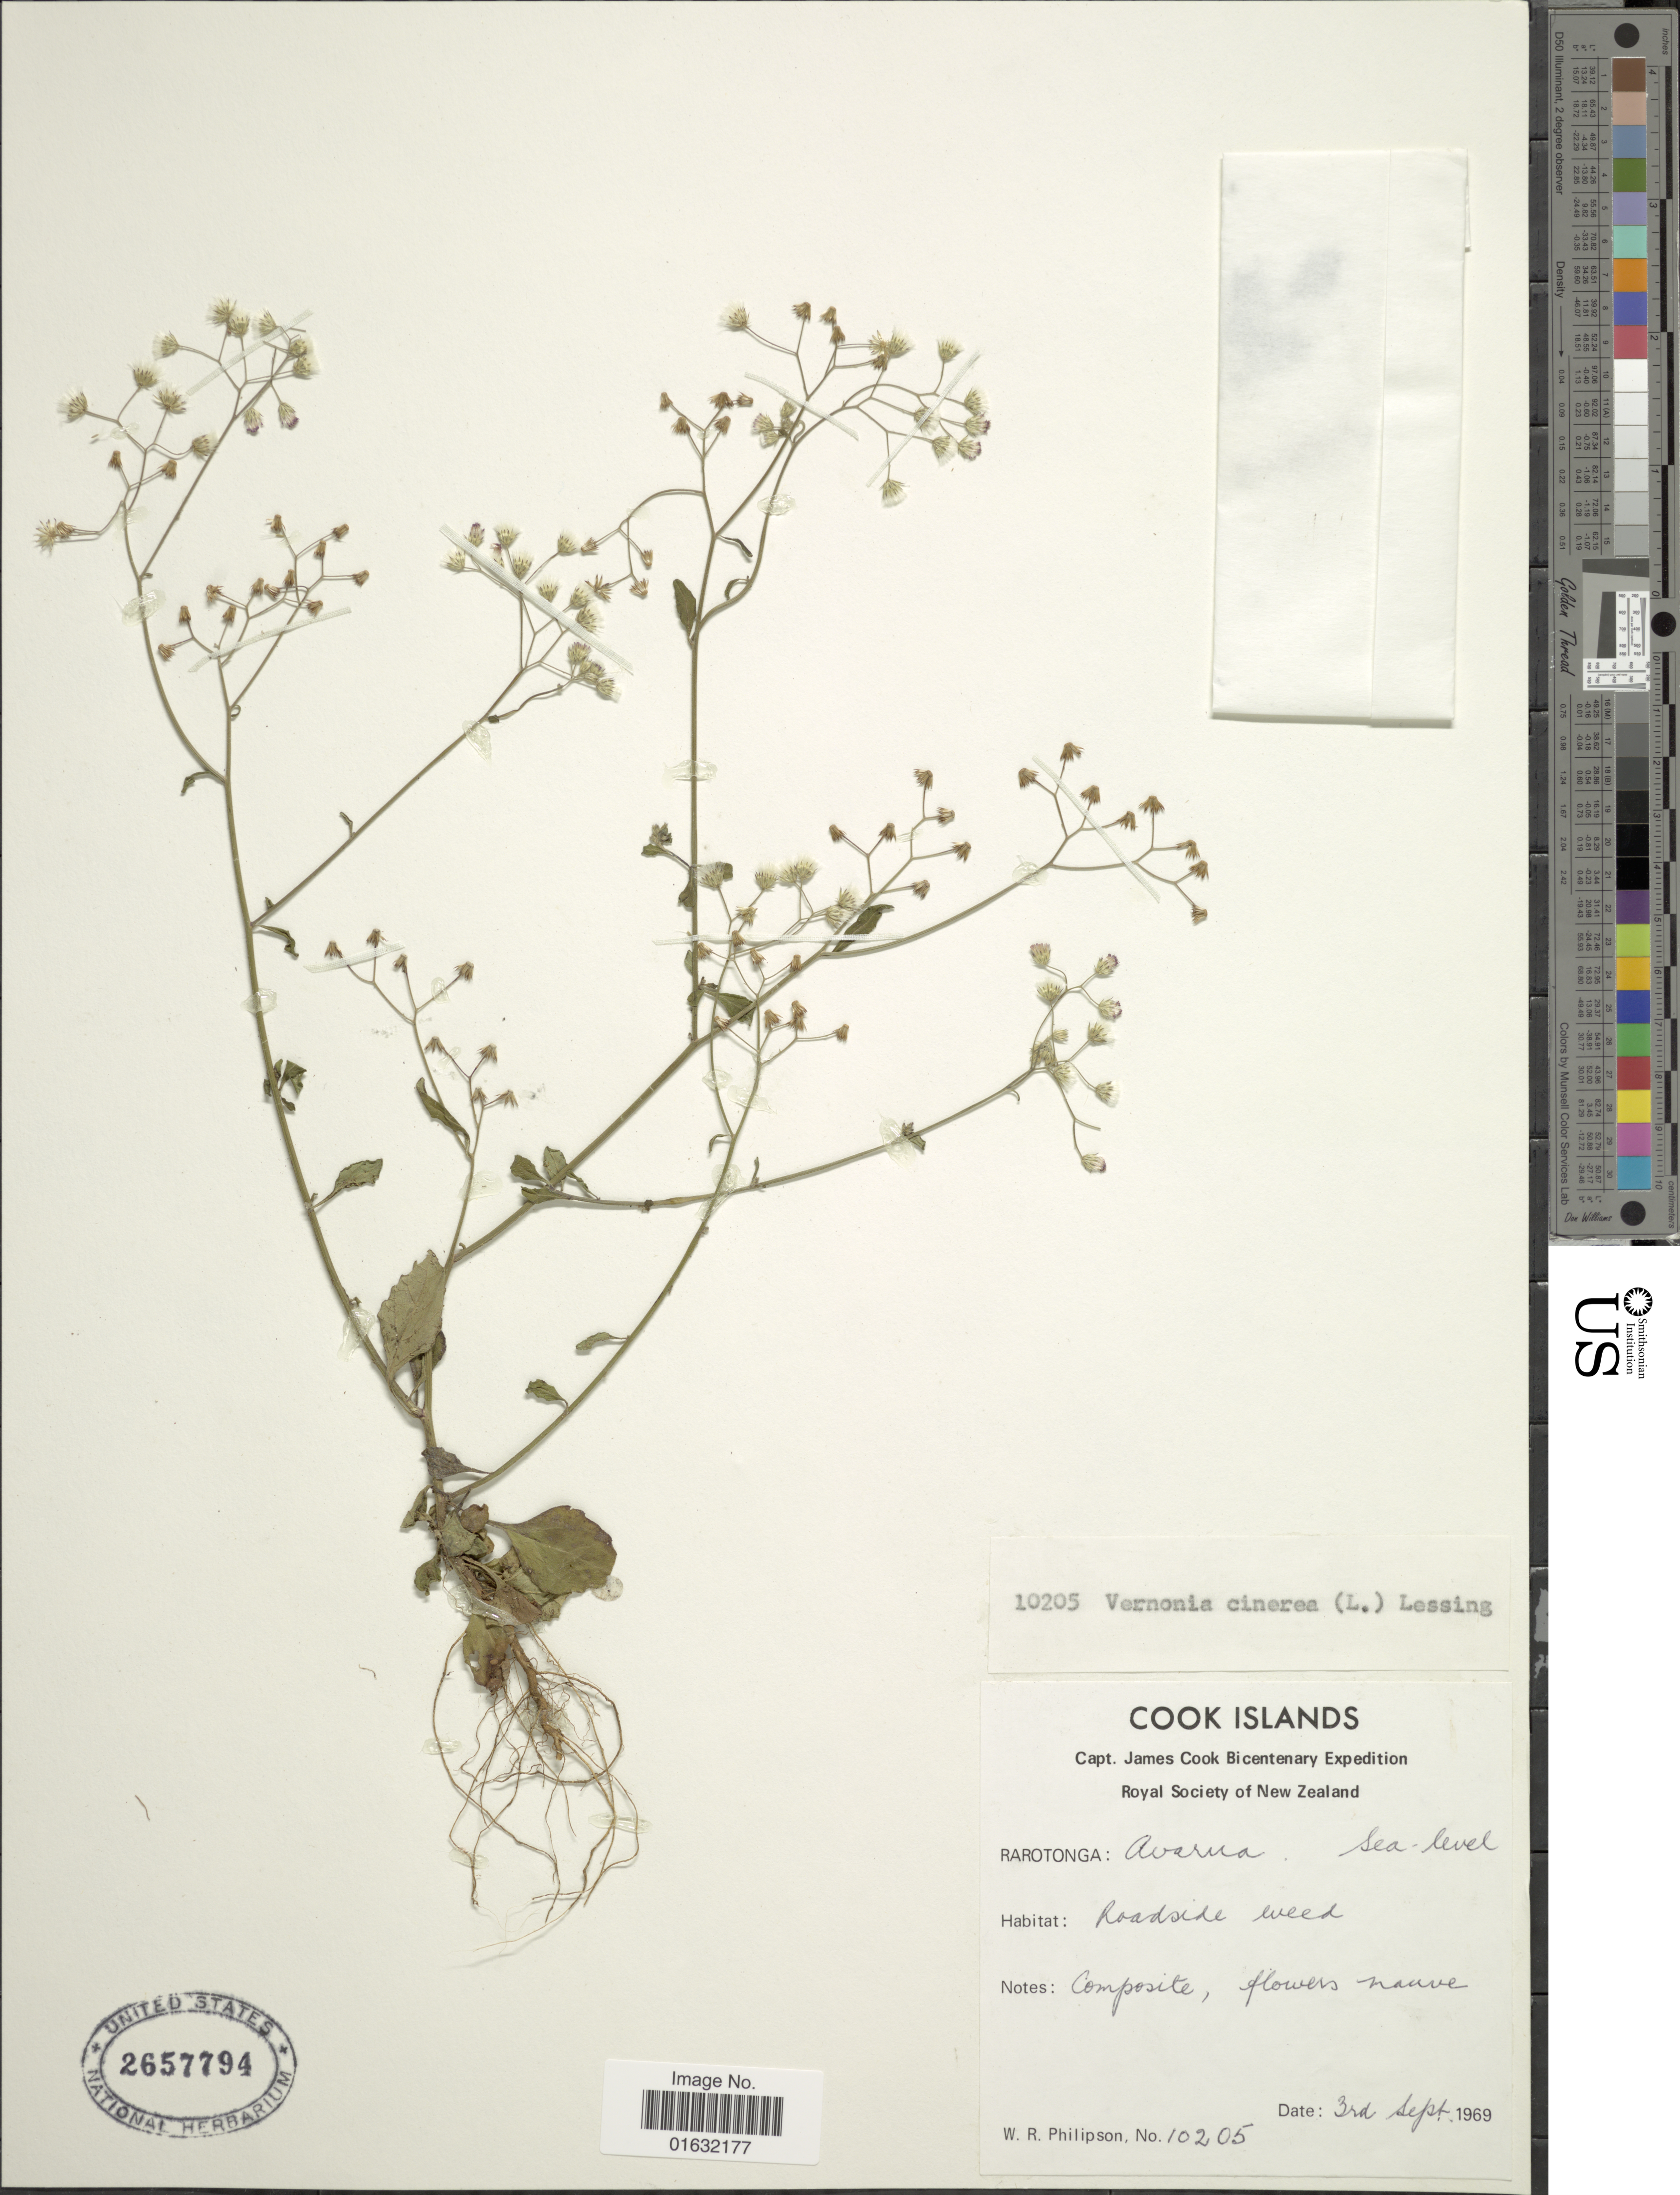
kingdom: Plantae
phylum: Tracheophyta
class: Magnoliopsida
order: Asterales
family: Asteraceae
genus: Cyanthillium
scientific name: Cyanthillium cinereum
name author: (L.) H. Rob.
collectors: W. R. Philipson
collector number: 10205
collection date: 1969-09-03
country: Cook Islands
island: Rarotonga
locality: Rarotonga, Avarua, road side [interpreted]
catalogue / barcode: US 2657794